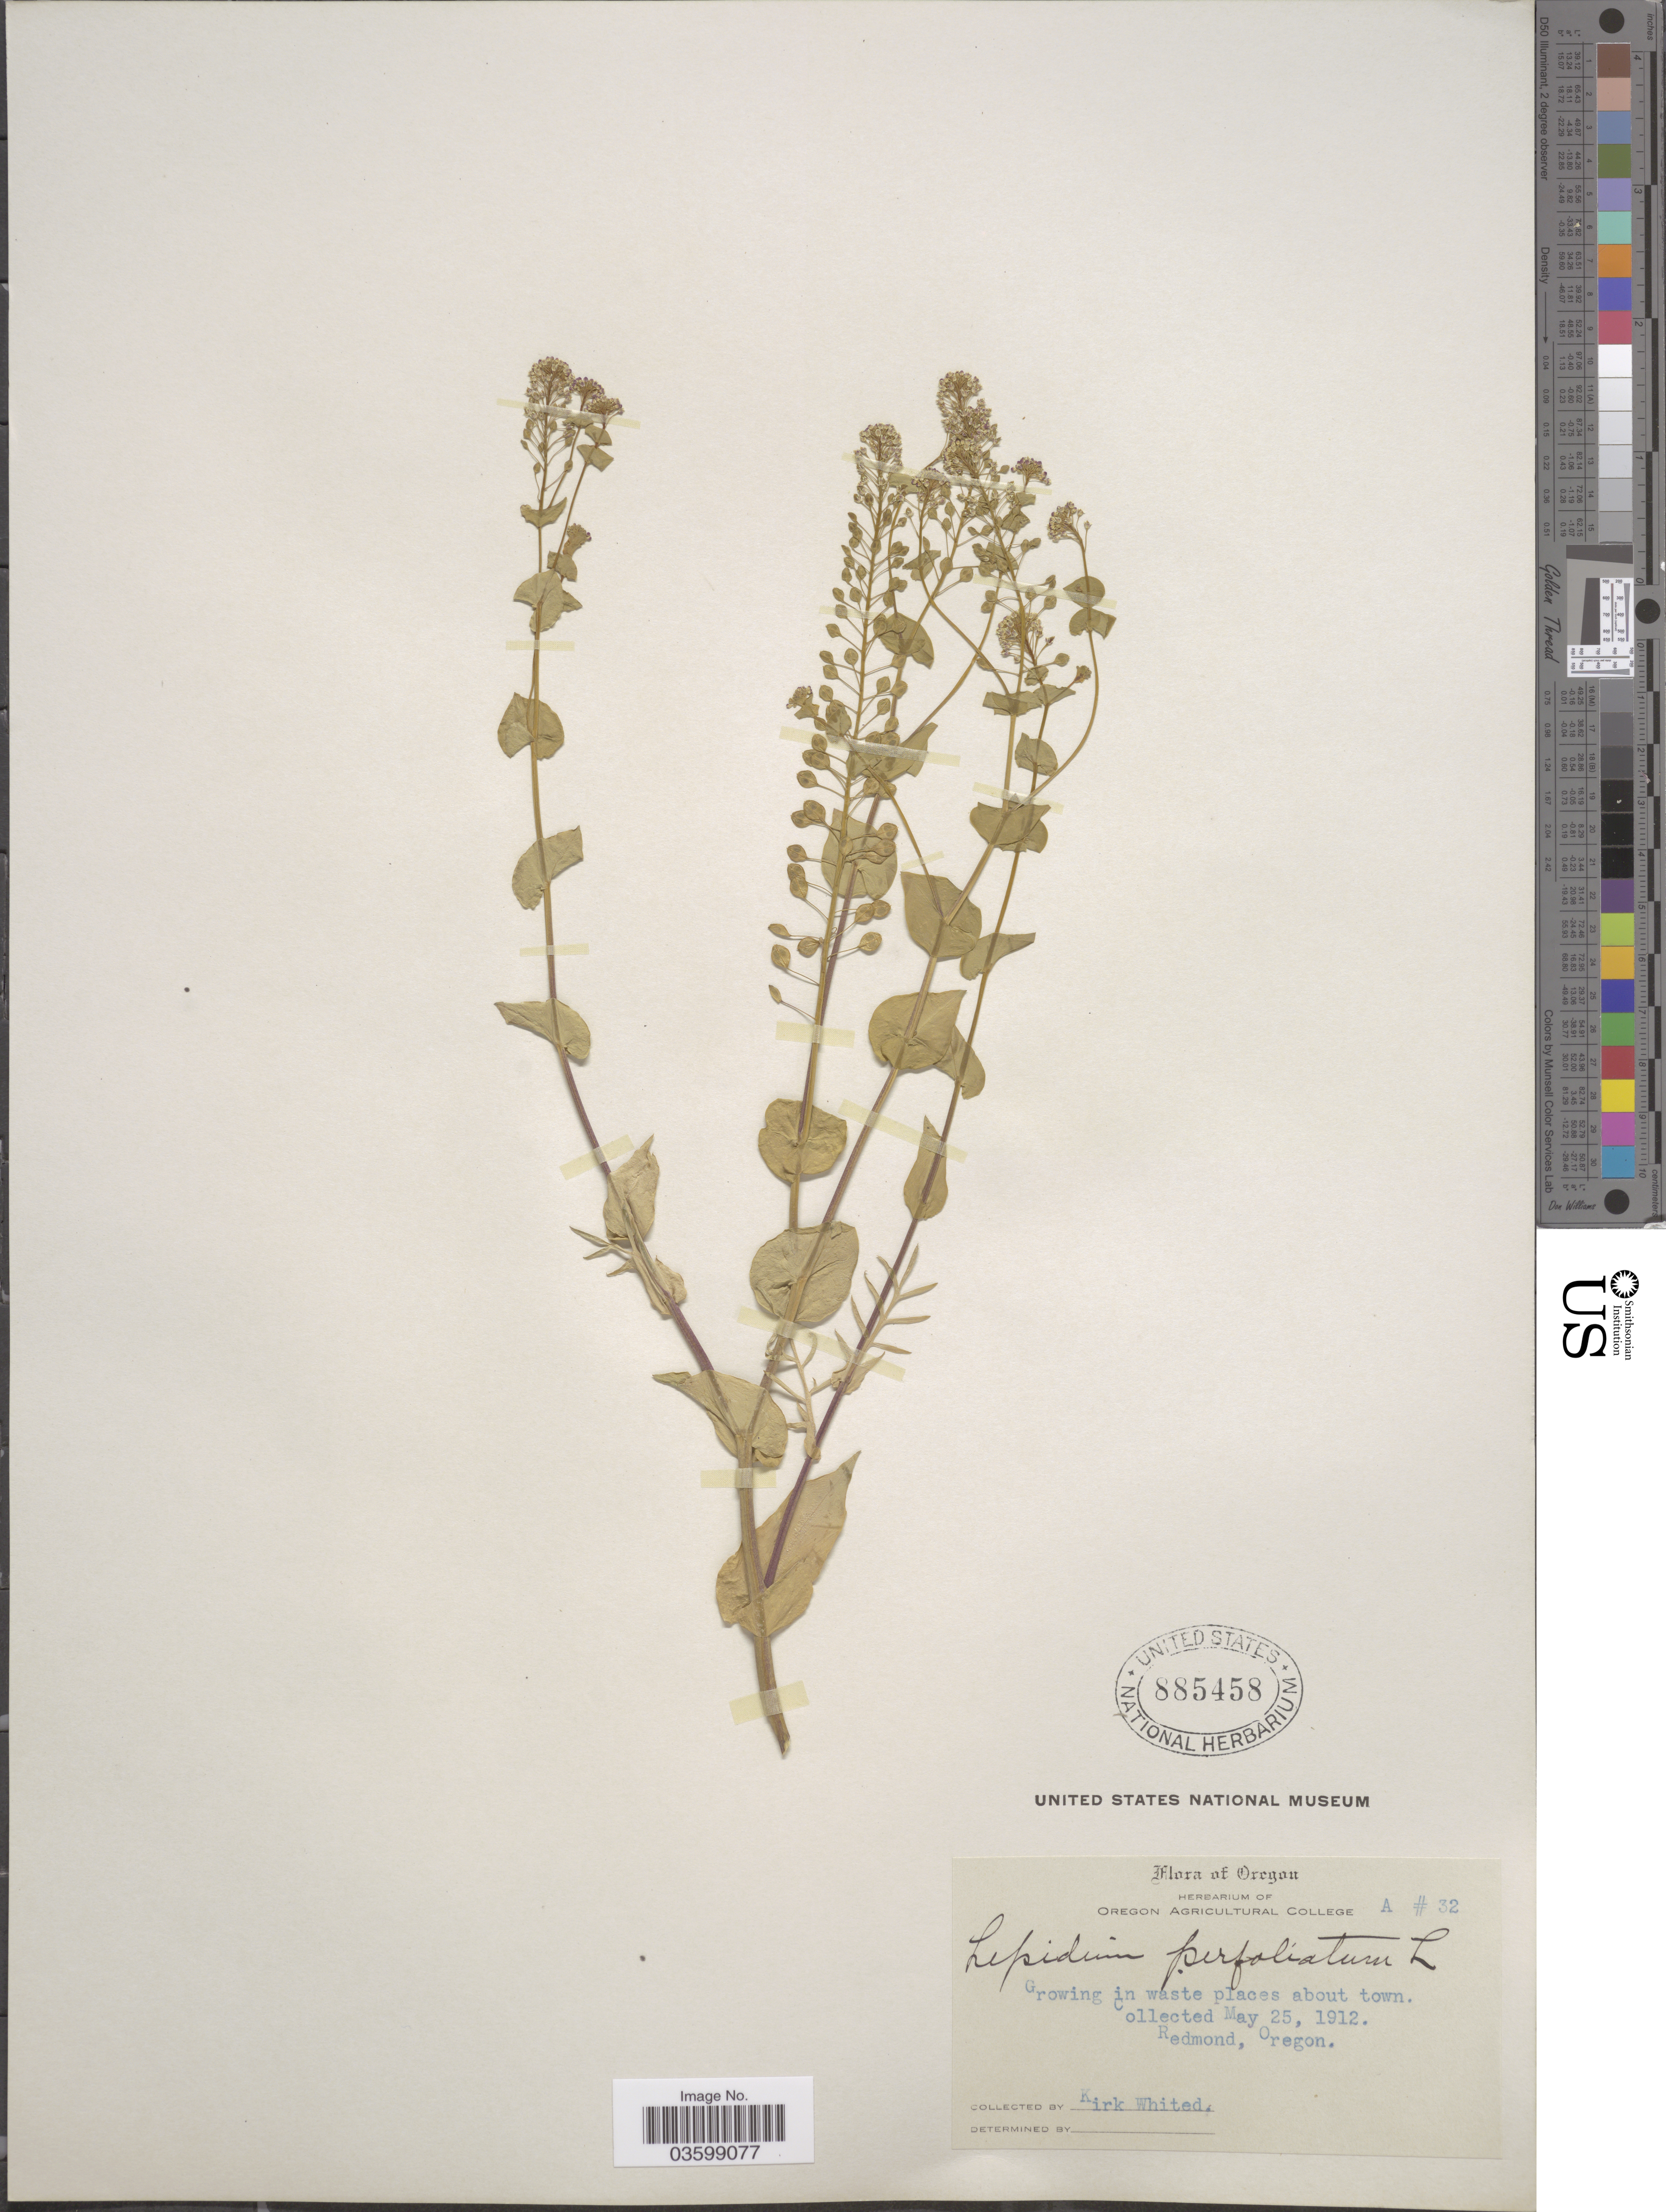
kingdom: Plantae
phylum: Tracheophyta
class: Magnoliopsida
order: Brassicales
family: Brassicaceae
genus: Lepidium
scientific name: Lepidium perfoliatum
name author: L.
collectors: K. Whited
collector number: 32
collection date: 1912-05-25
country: United States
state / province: Oregon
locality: In waste places about town. Redmond.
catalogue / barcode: US 885458